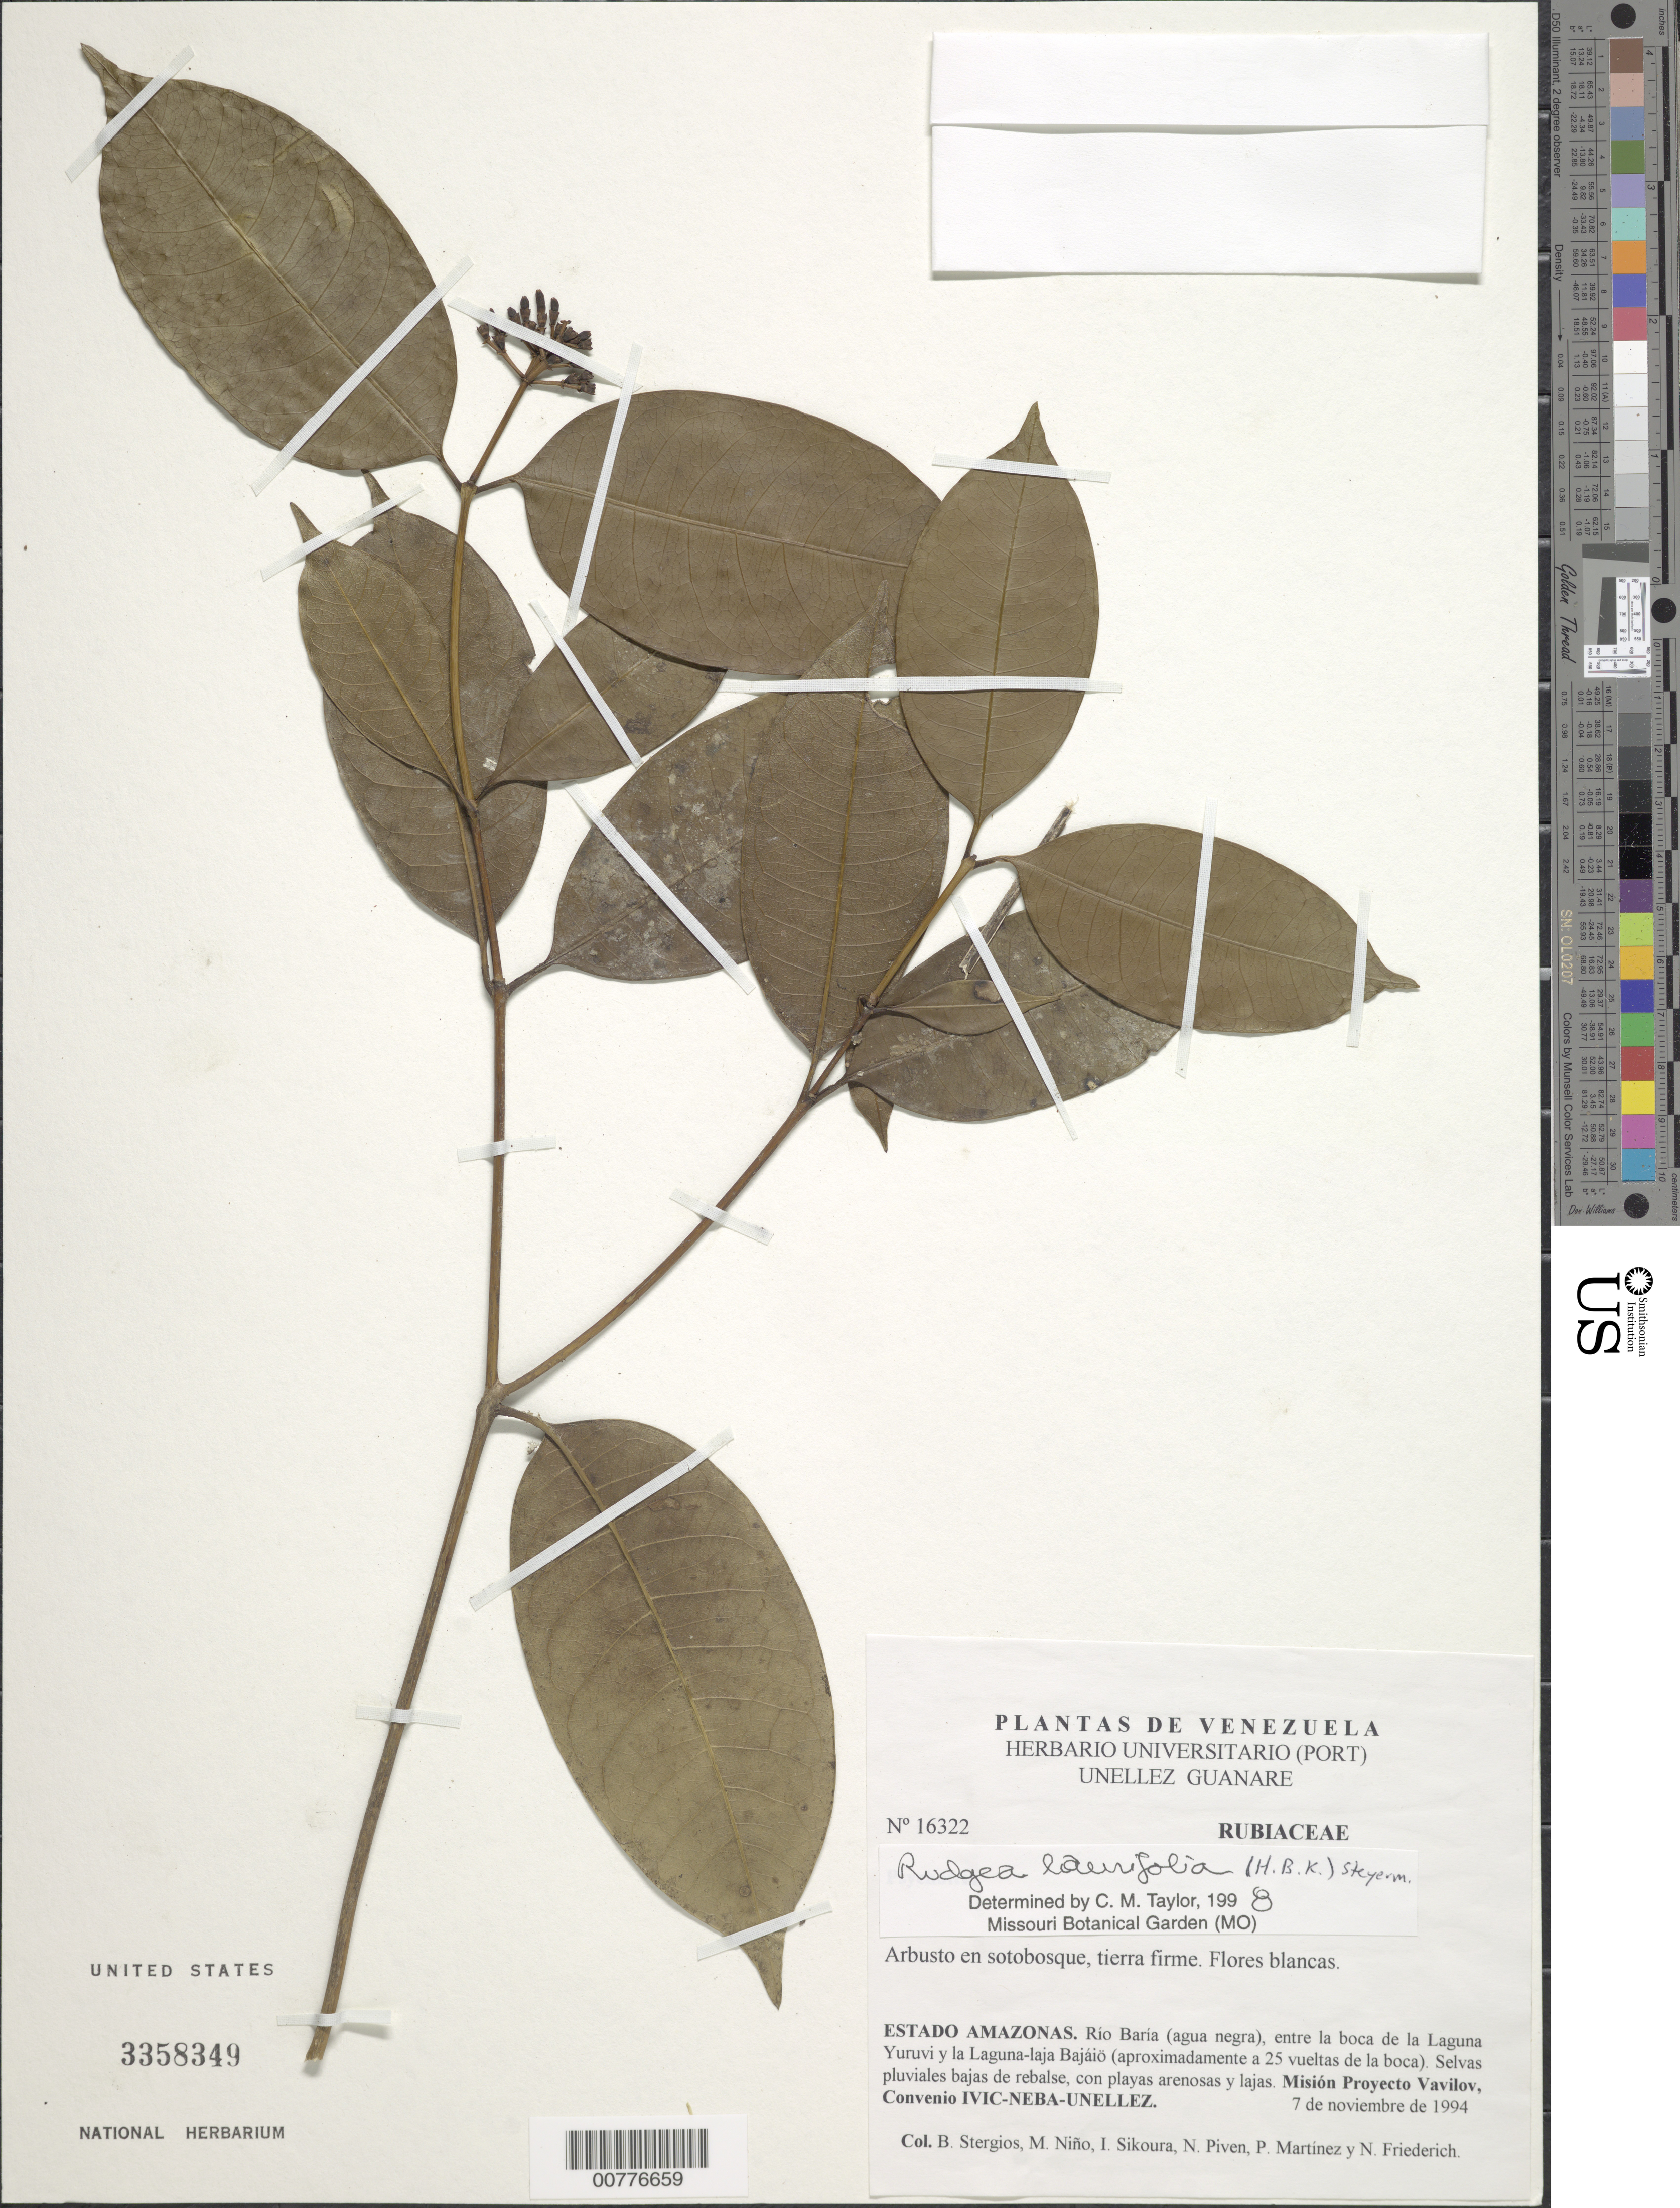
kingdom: Plantae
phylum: Tracheophyta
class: Magnoliopsida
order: Gentianales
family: Rubiaceae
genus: Rudgea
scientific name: Rudgea laurifolia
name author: (Kunth) Steyerm.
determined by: Taylor, Charlotte M.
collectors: B. G. Stergios, S. M. Niño, I. Sikoura, N. Piven, P. Martinez & N. Friederich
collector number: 16322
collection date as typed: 7-Nov-94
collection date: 1994-11-07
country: Venezuela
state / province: Amazonas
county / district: Río Negro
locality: Río Baría, entre la boca de la Laguna Yuruvi y la Laguna-laja Bajáiö (aprox. a 25 vueltas de la boca)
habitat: Selvas pluviales bajas de rebalse, con playas arenosas y lajas; en sotobosque, tierra firma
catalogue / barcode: US 3358349